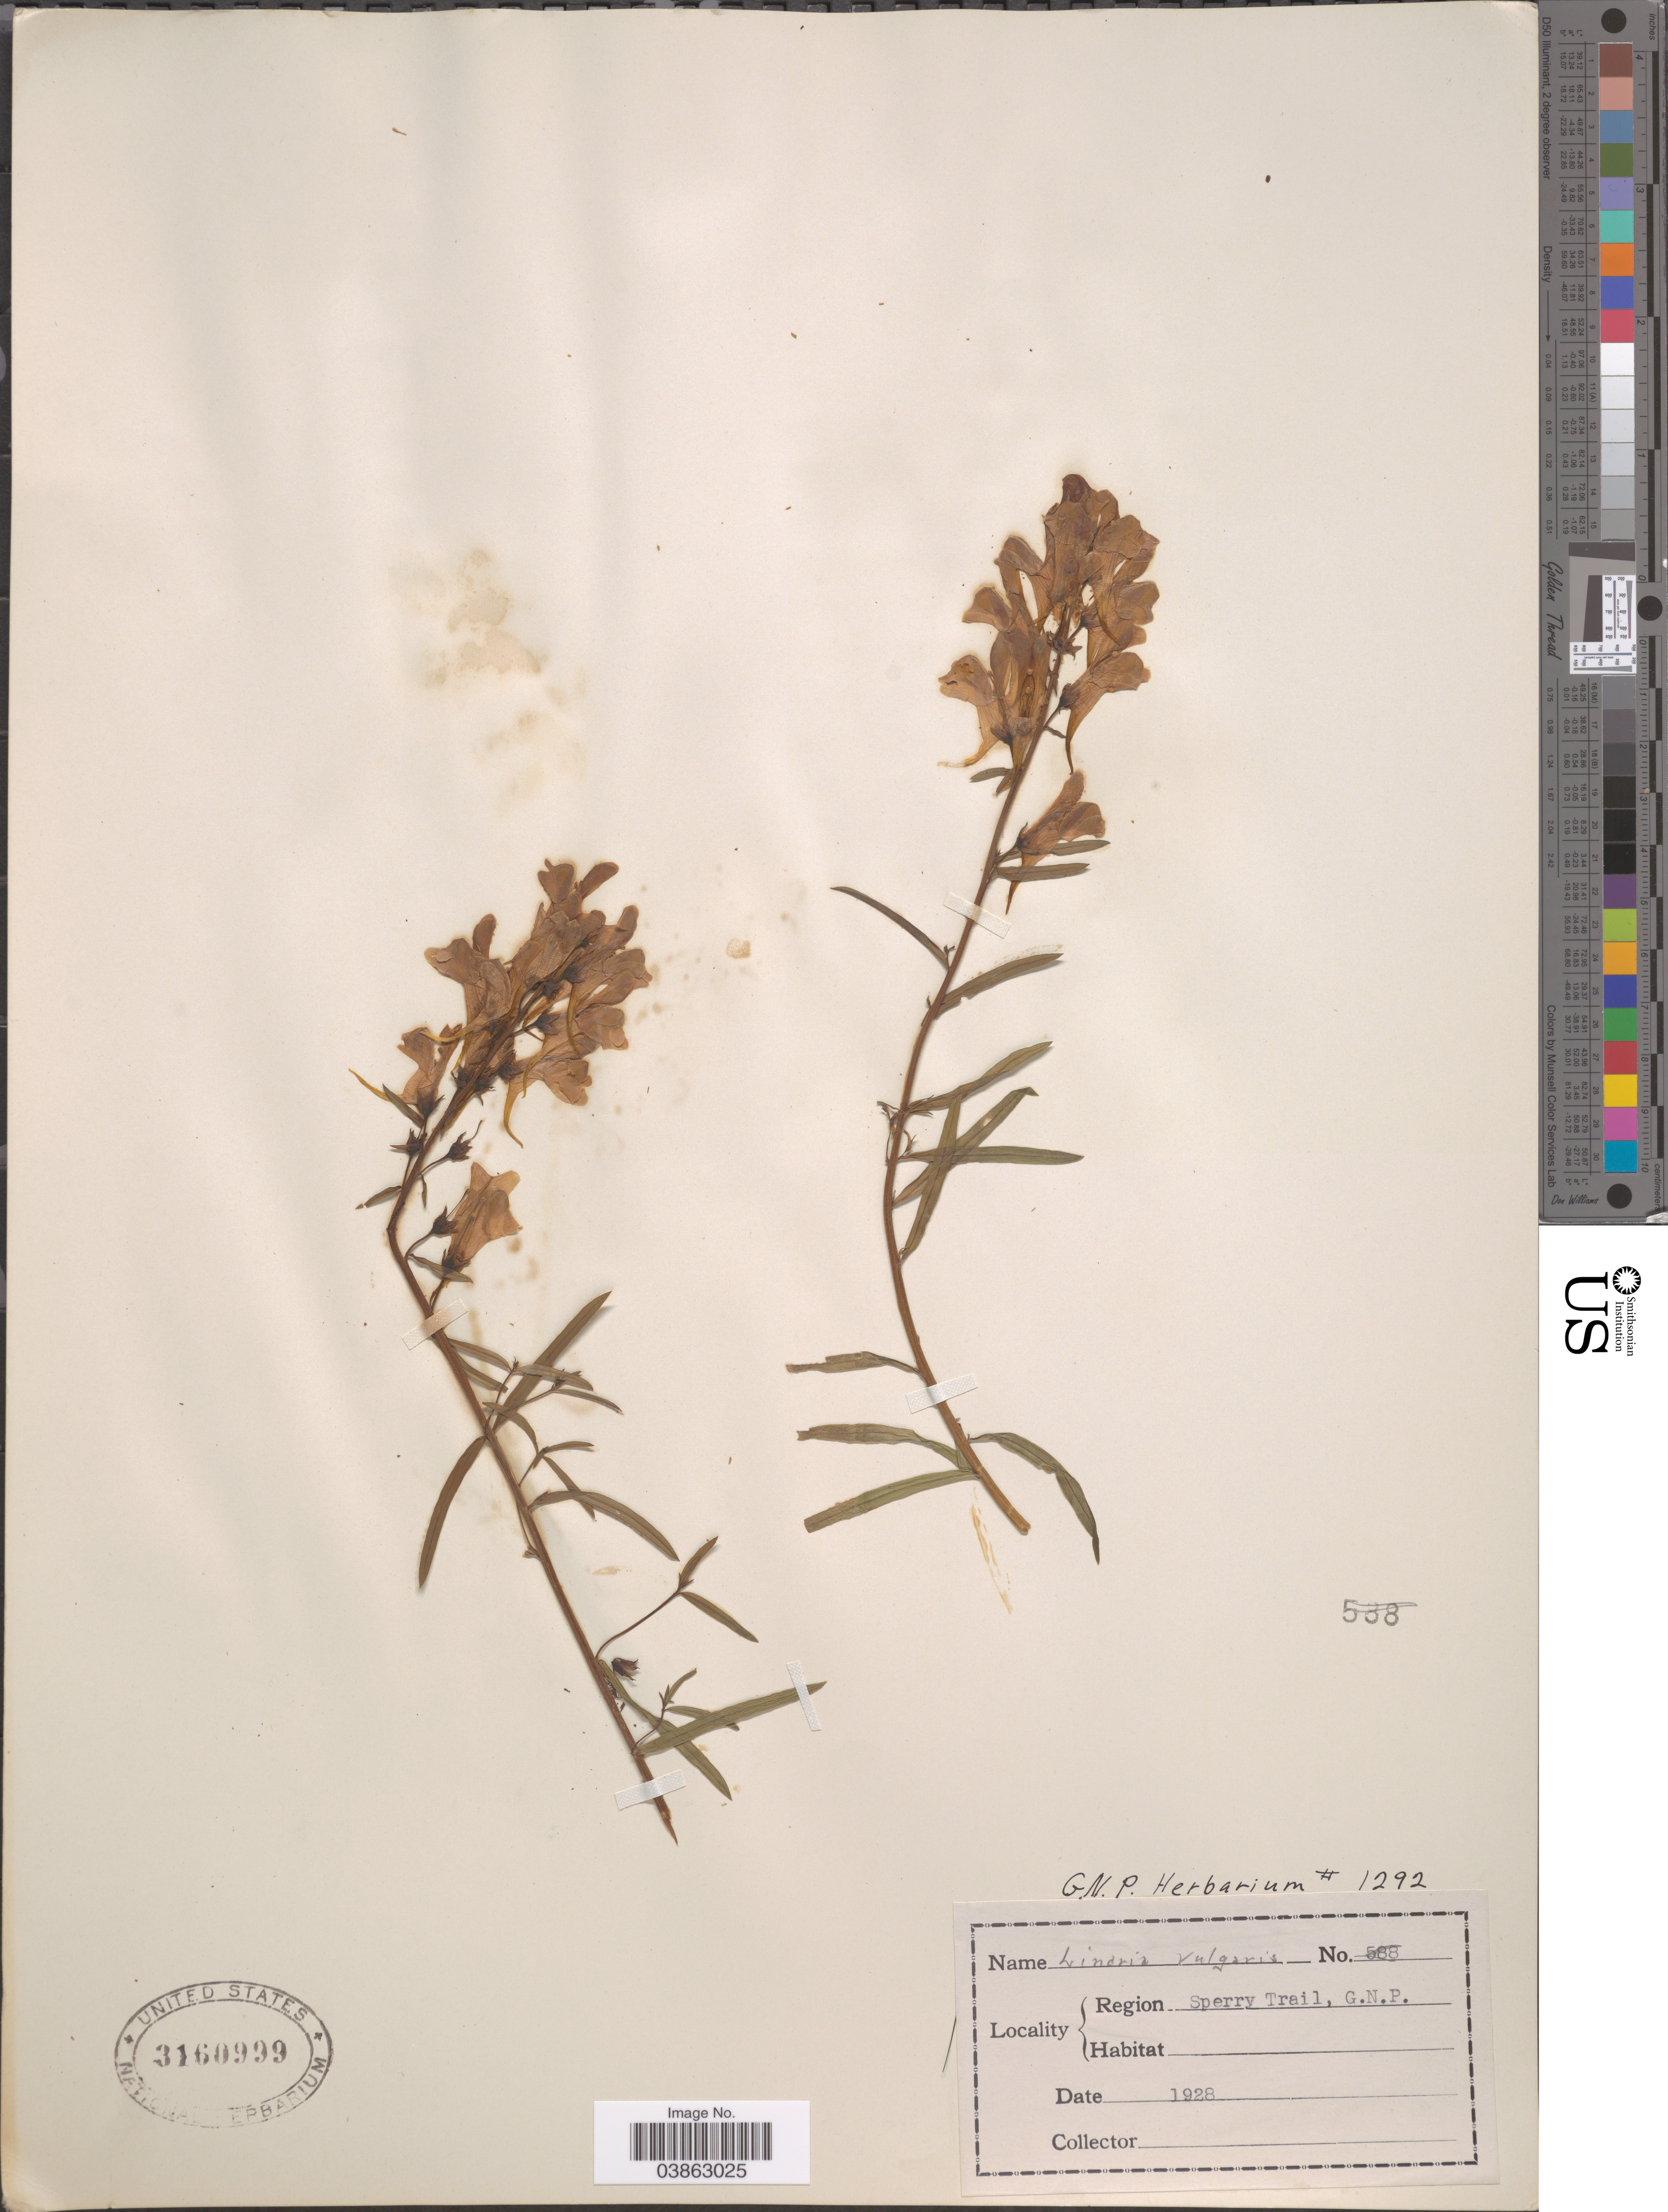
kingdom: Plantae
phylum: Tracheophyta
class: Magnoliopsida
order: Lamiales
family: Plantaginaceae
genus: Linaria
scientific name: Linaria vulgaris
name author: Mill.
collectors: ex herb. G. N. P.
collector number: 1292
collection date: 1928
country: United States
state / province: Montana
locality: Region Sperry Trail, G.N.P.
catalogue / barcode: US 3160999